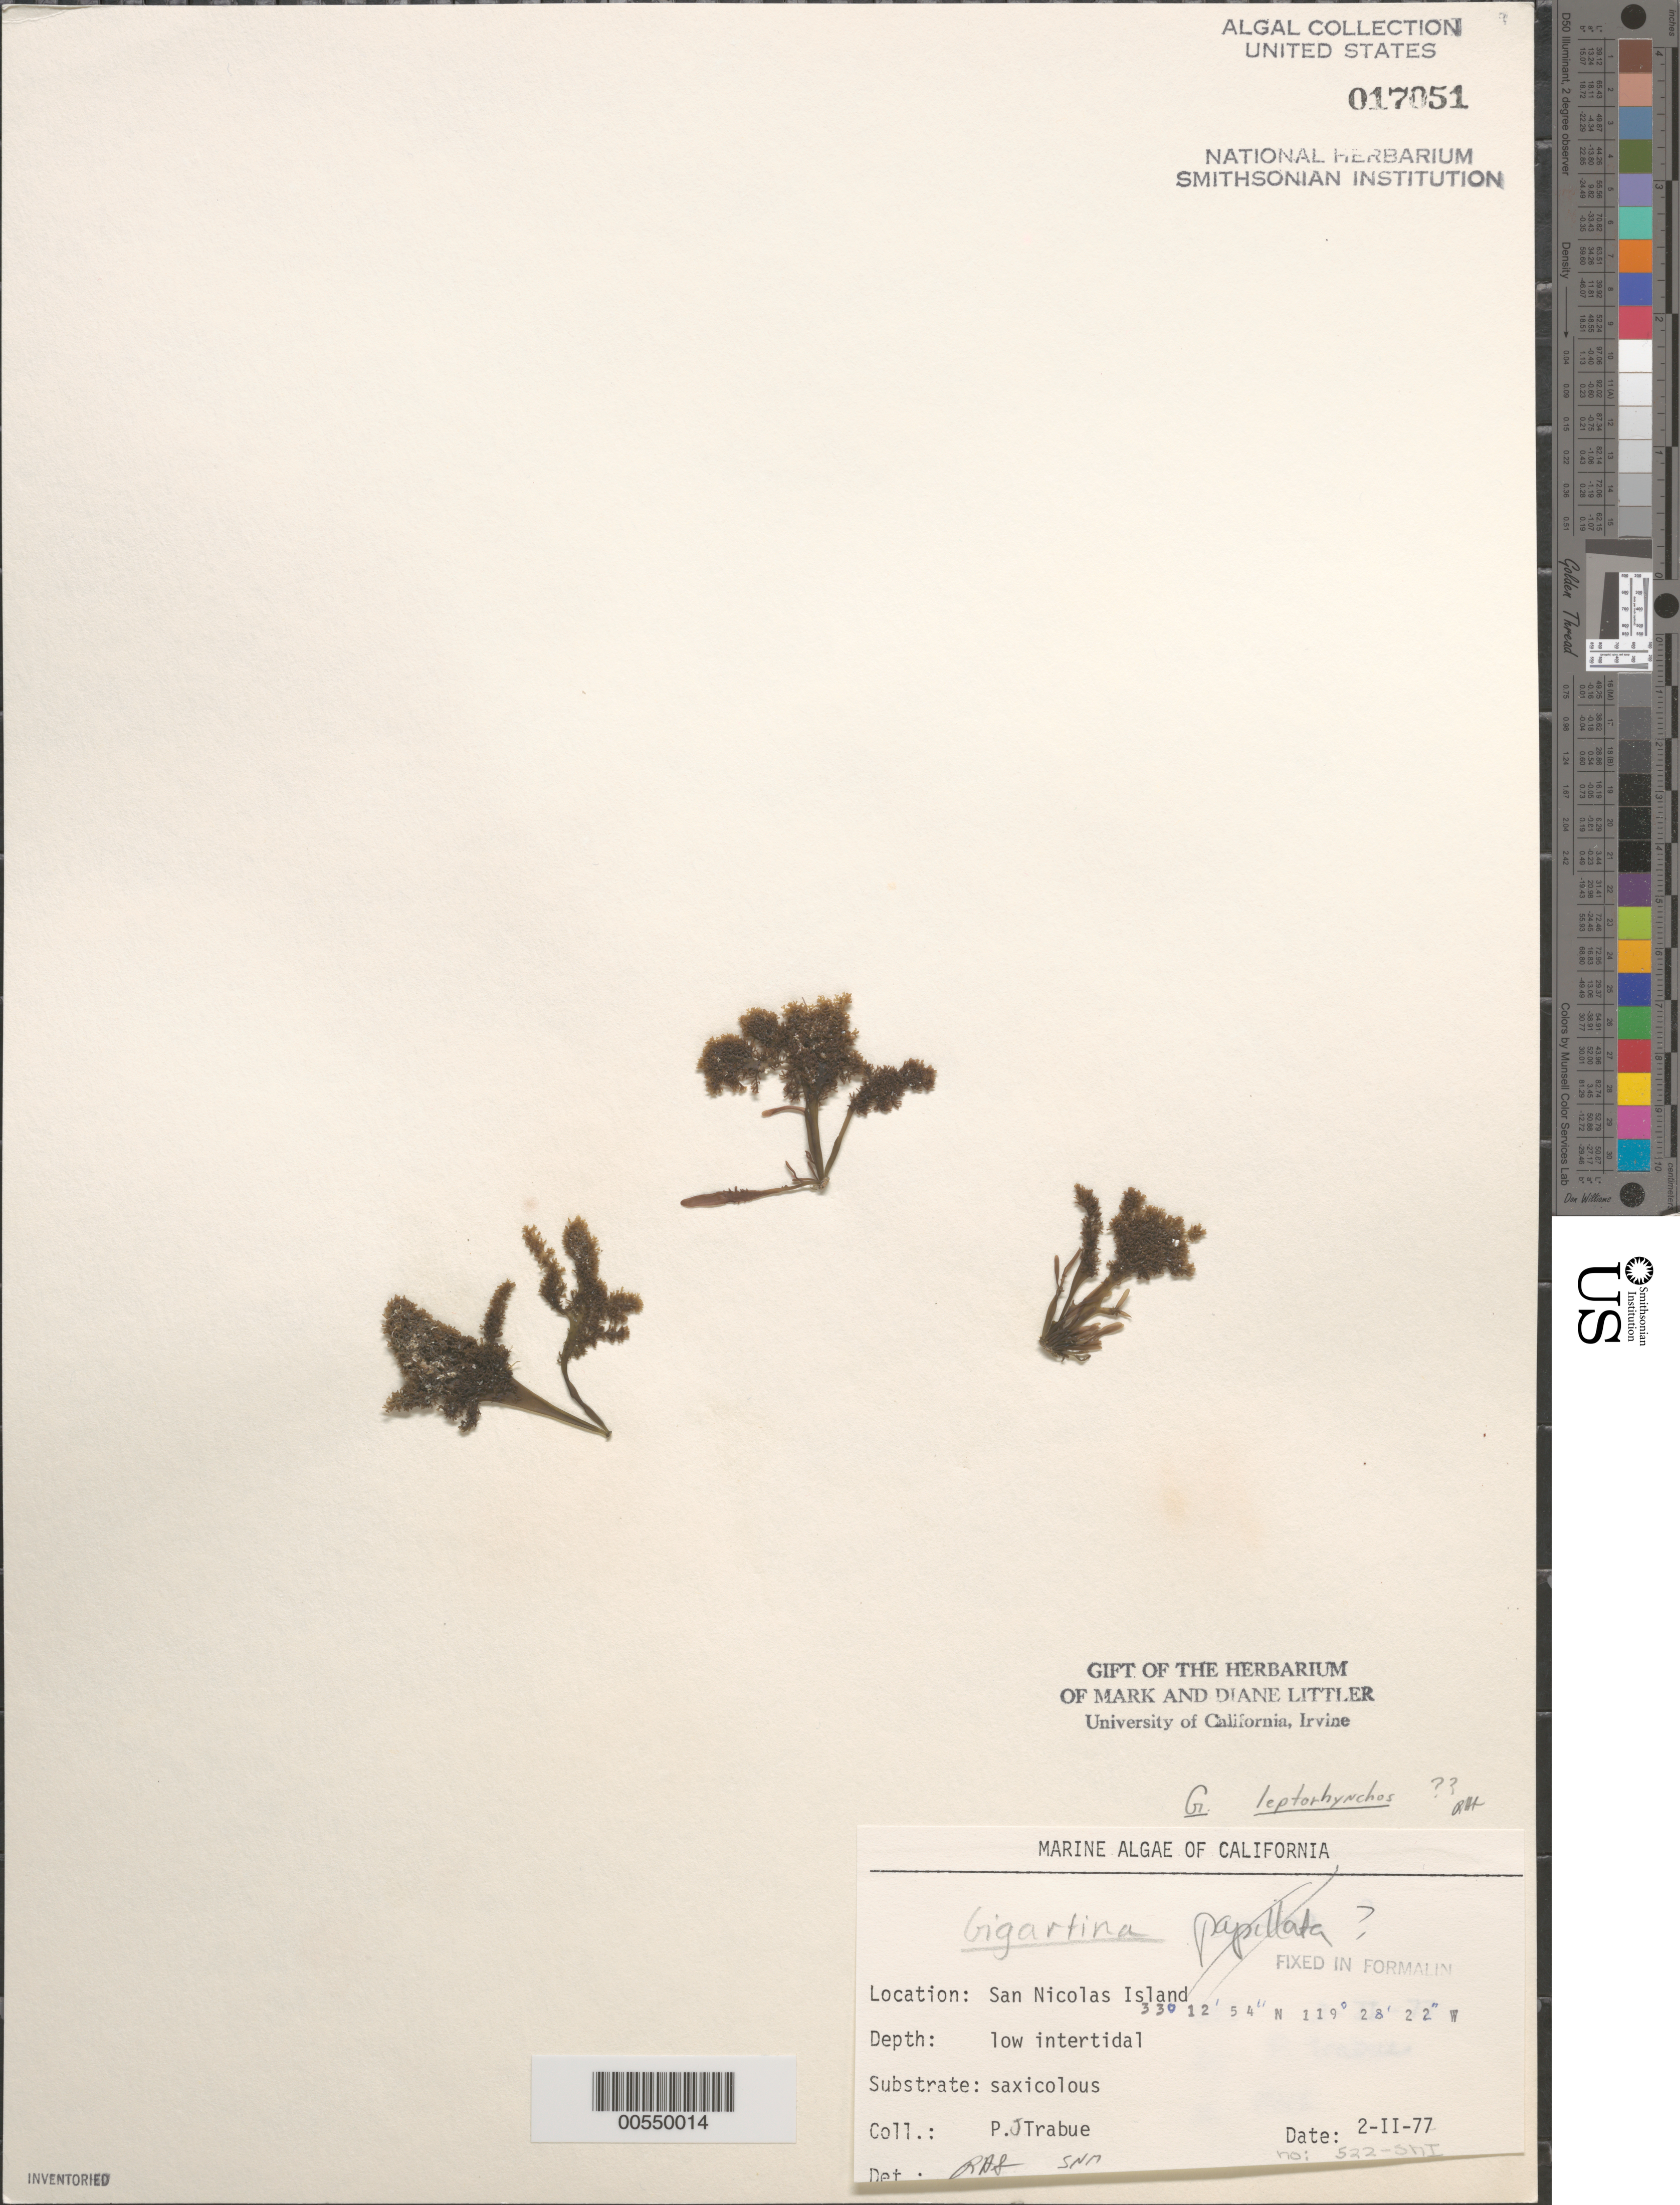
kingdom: Plantae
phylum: Rhodophyta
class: Florideophyceae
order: Gigartinales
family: Gigartinaceae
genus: Mazzaella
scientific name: Mazzaella leptorhynchos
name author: (J. Agardh) Leister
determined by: Algae name updating Project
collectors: P. J. Trabue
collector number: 522-sni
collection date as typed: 02 Feb 1977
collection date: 1977-02-02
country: United States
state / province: California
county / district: Ventura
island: San Nicolas Island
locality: Dutch Harbor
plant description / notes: BLM-SOCALBIGHT Rocky Intertidal Survey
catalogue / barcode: US 17051